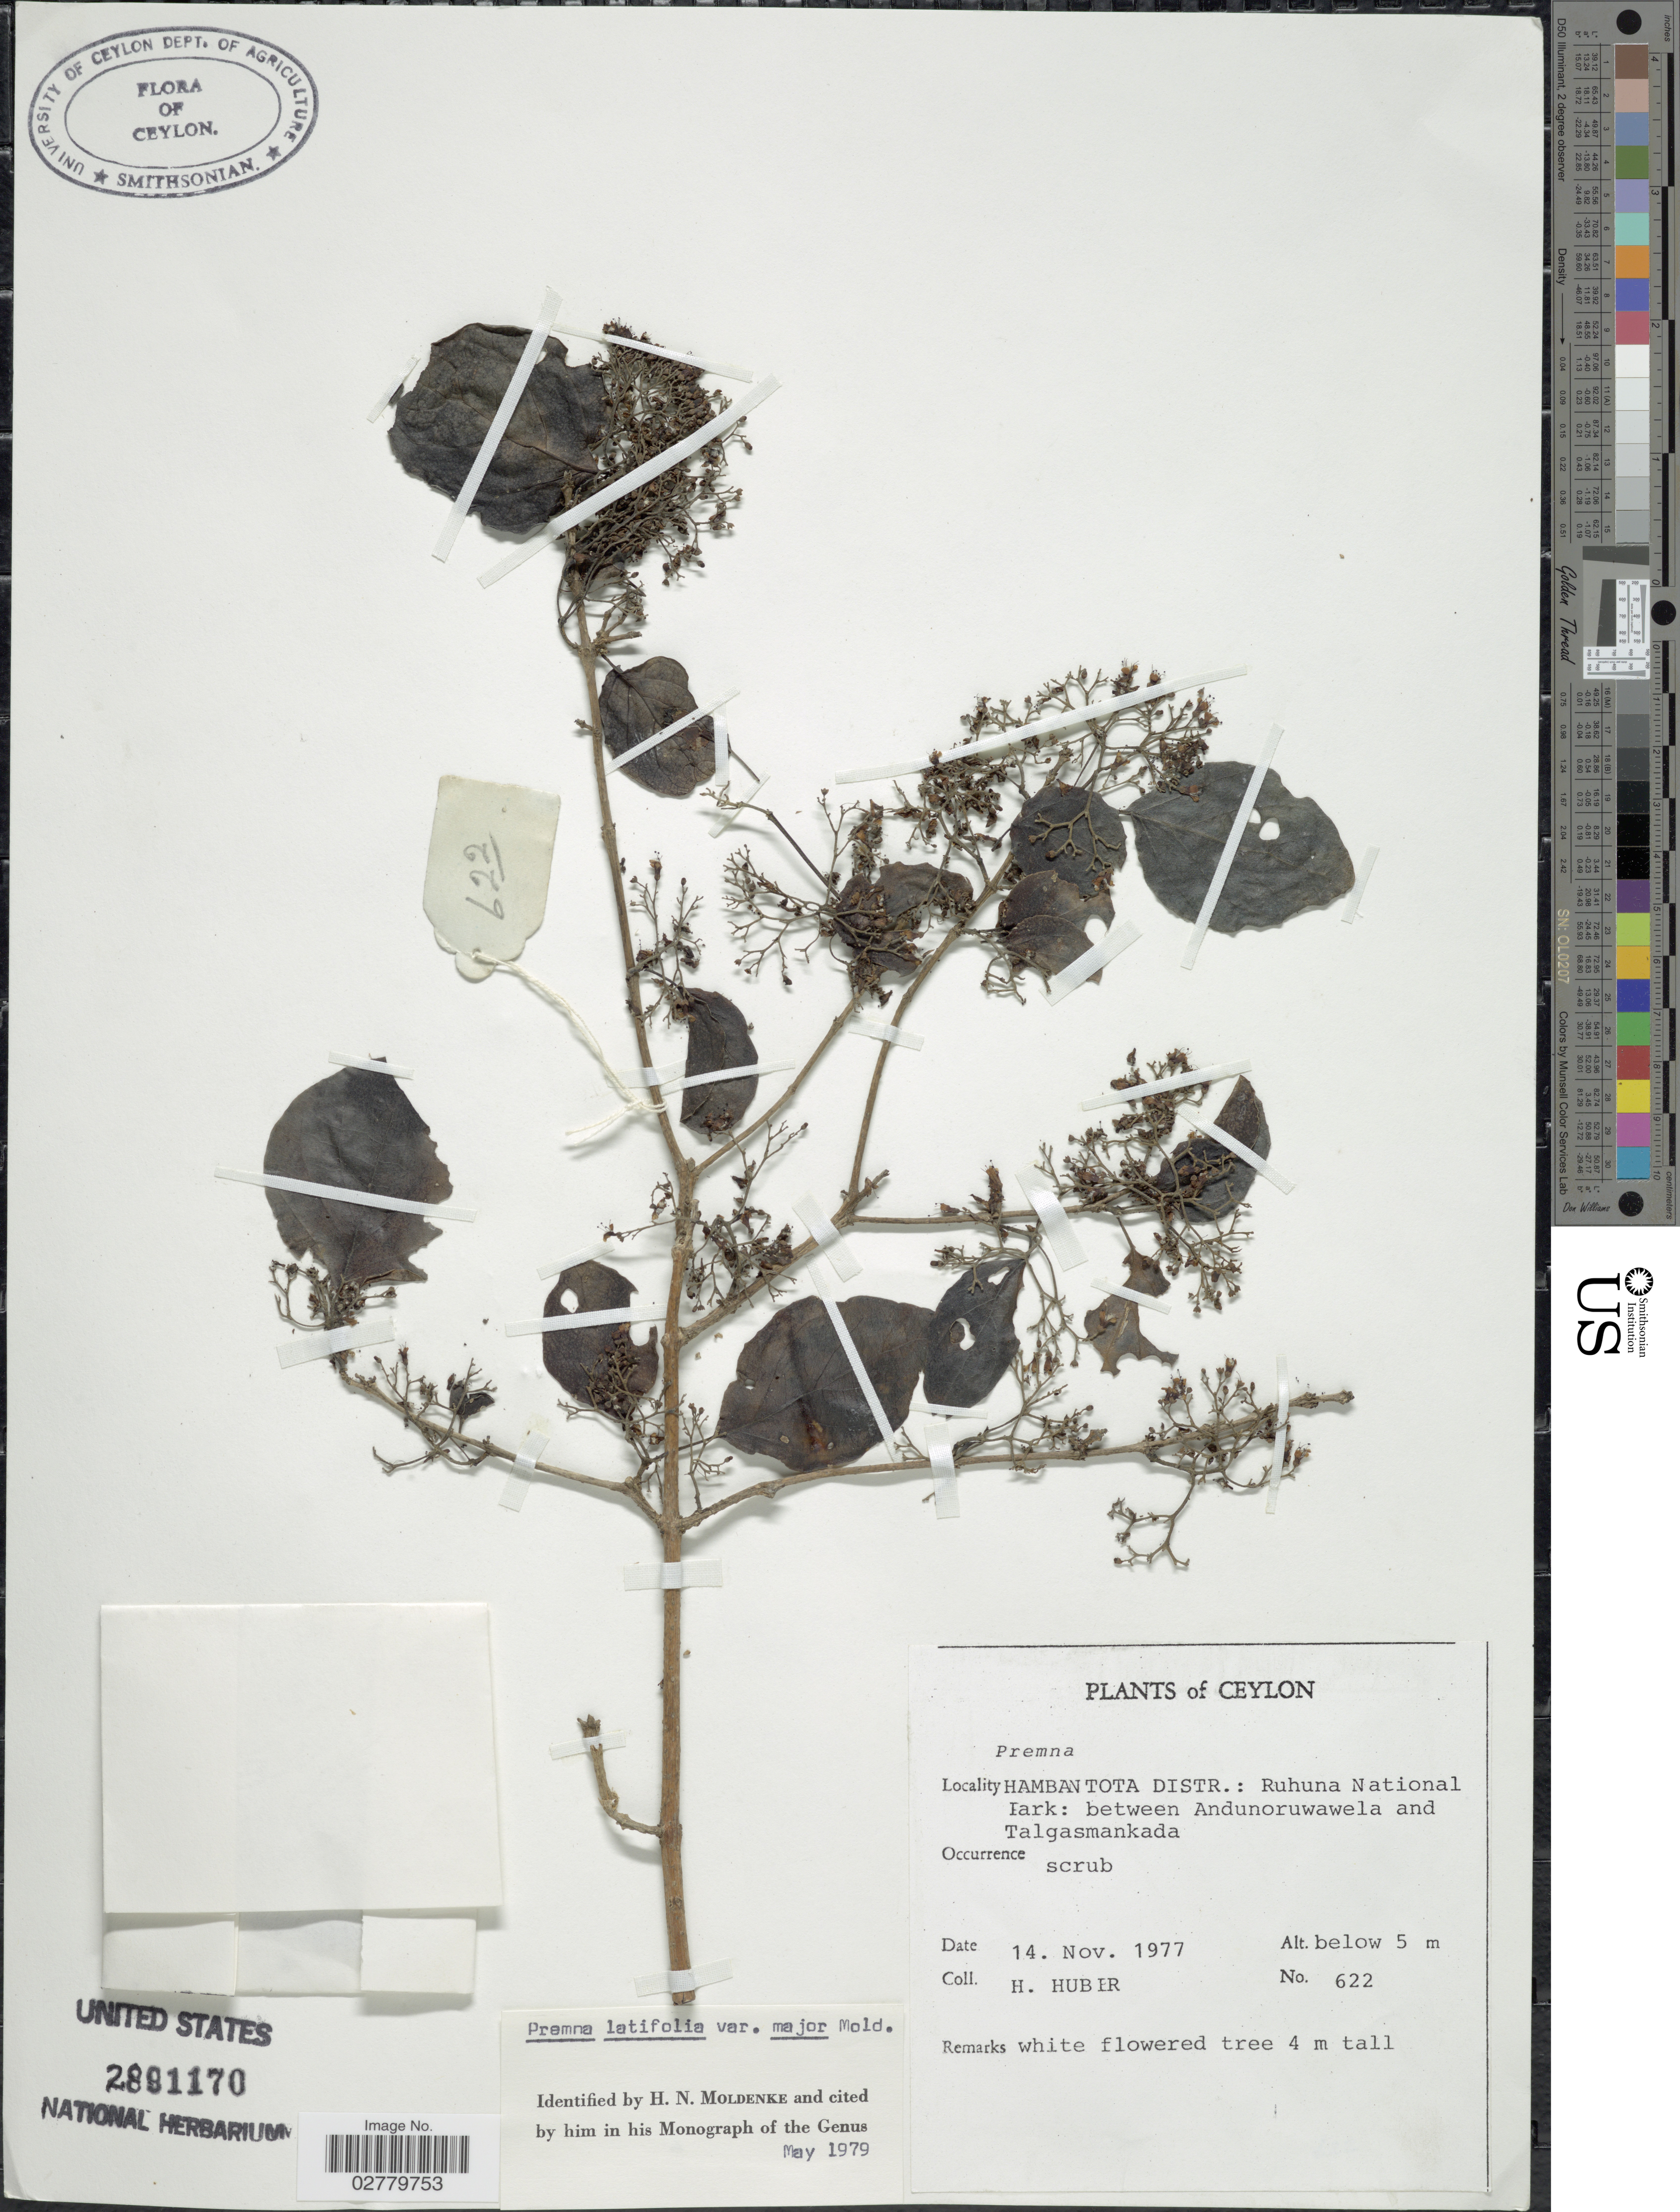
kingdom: Plantae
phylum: Tracheophyta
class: Magnoliopsida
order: Lamiales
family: Lamiaceae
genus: Premna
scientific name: Premna odorata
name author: Blanco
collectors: H. Huber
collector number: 622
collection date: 1977-11-14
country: Sri Lanka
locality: Ceylon. Hambantota Distr.: Ruhuna National Park: between Andunoruwawela and Talgasmankada.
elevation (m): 5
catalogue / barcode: US 2891170